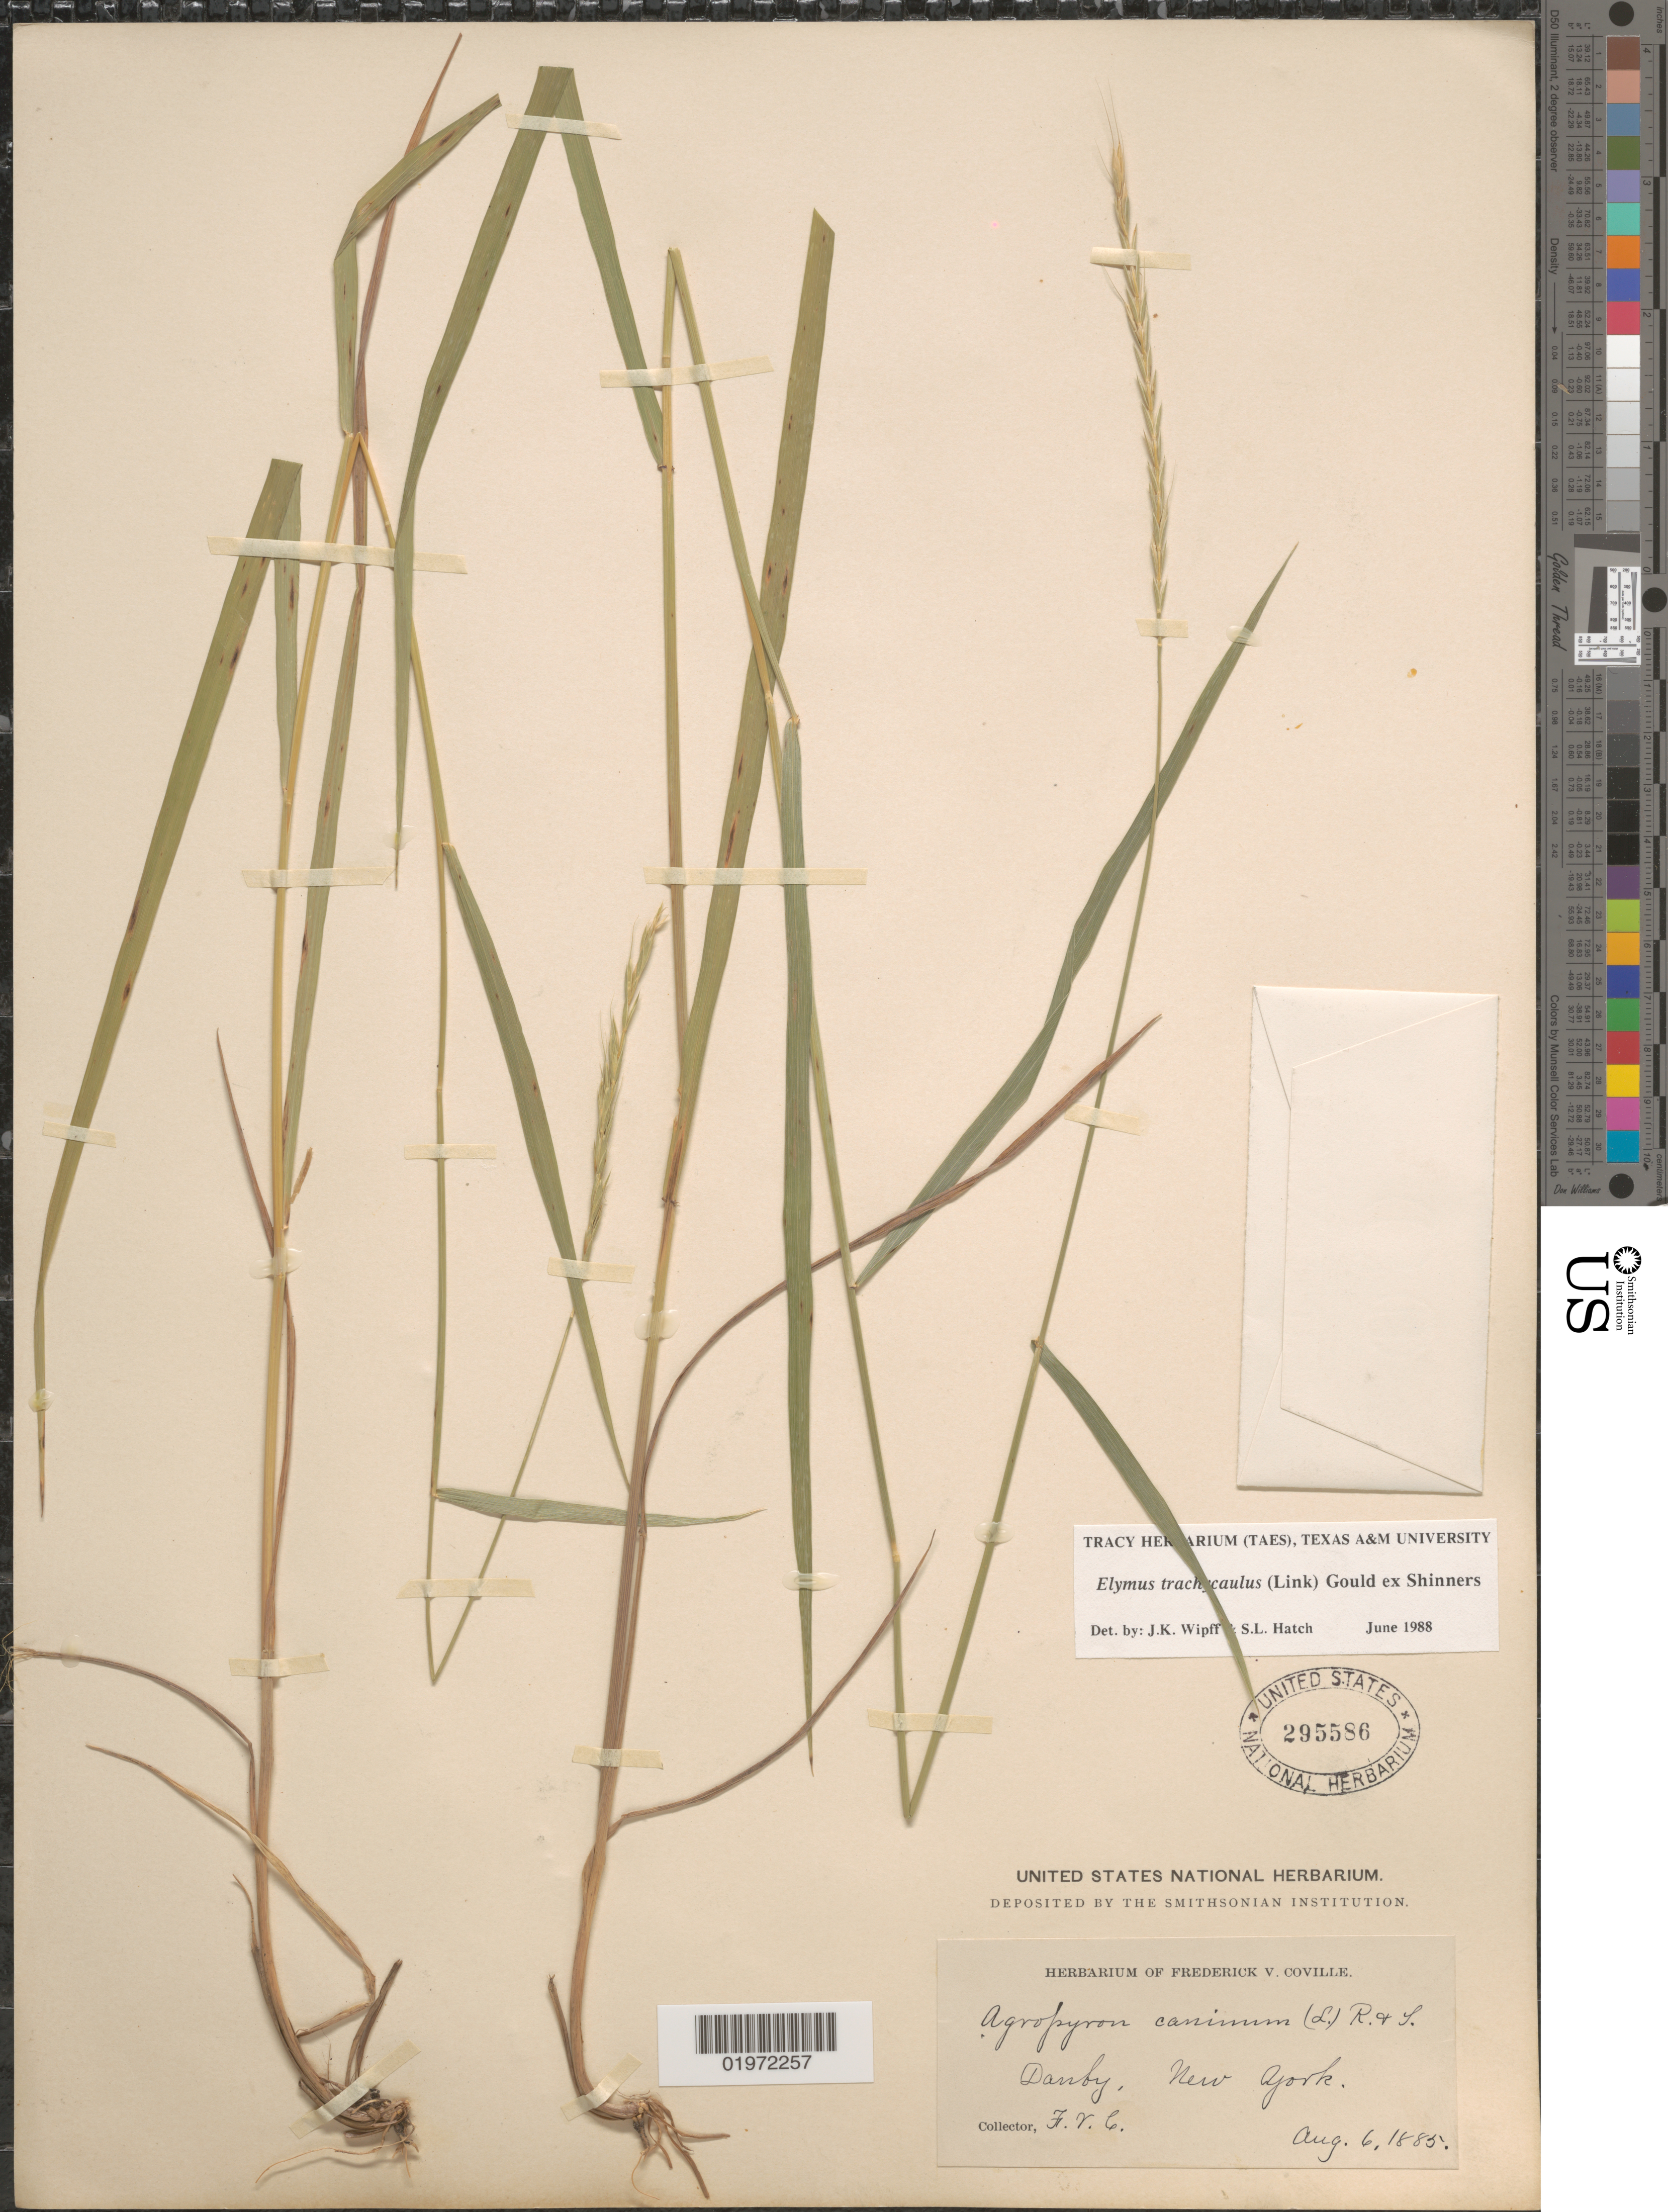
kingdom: Plantae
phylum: Tracheophyta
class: Liliopsida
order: Poales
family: Poaceae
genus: Elymus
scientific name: Elymus trachycaulus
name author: (Link) Gould ex Shinners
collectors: F. V. Coville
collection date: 1885-08-06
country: United States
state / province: New York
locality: Danby.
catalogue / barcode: US 295586